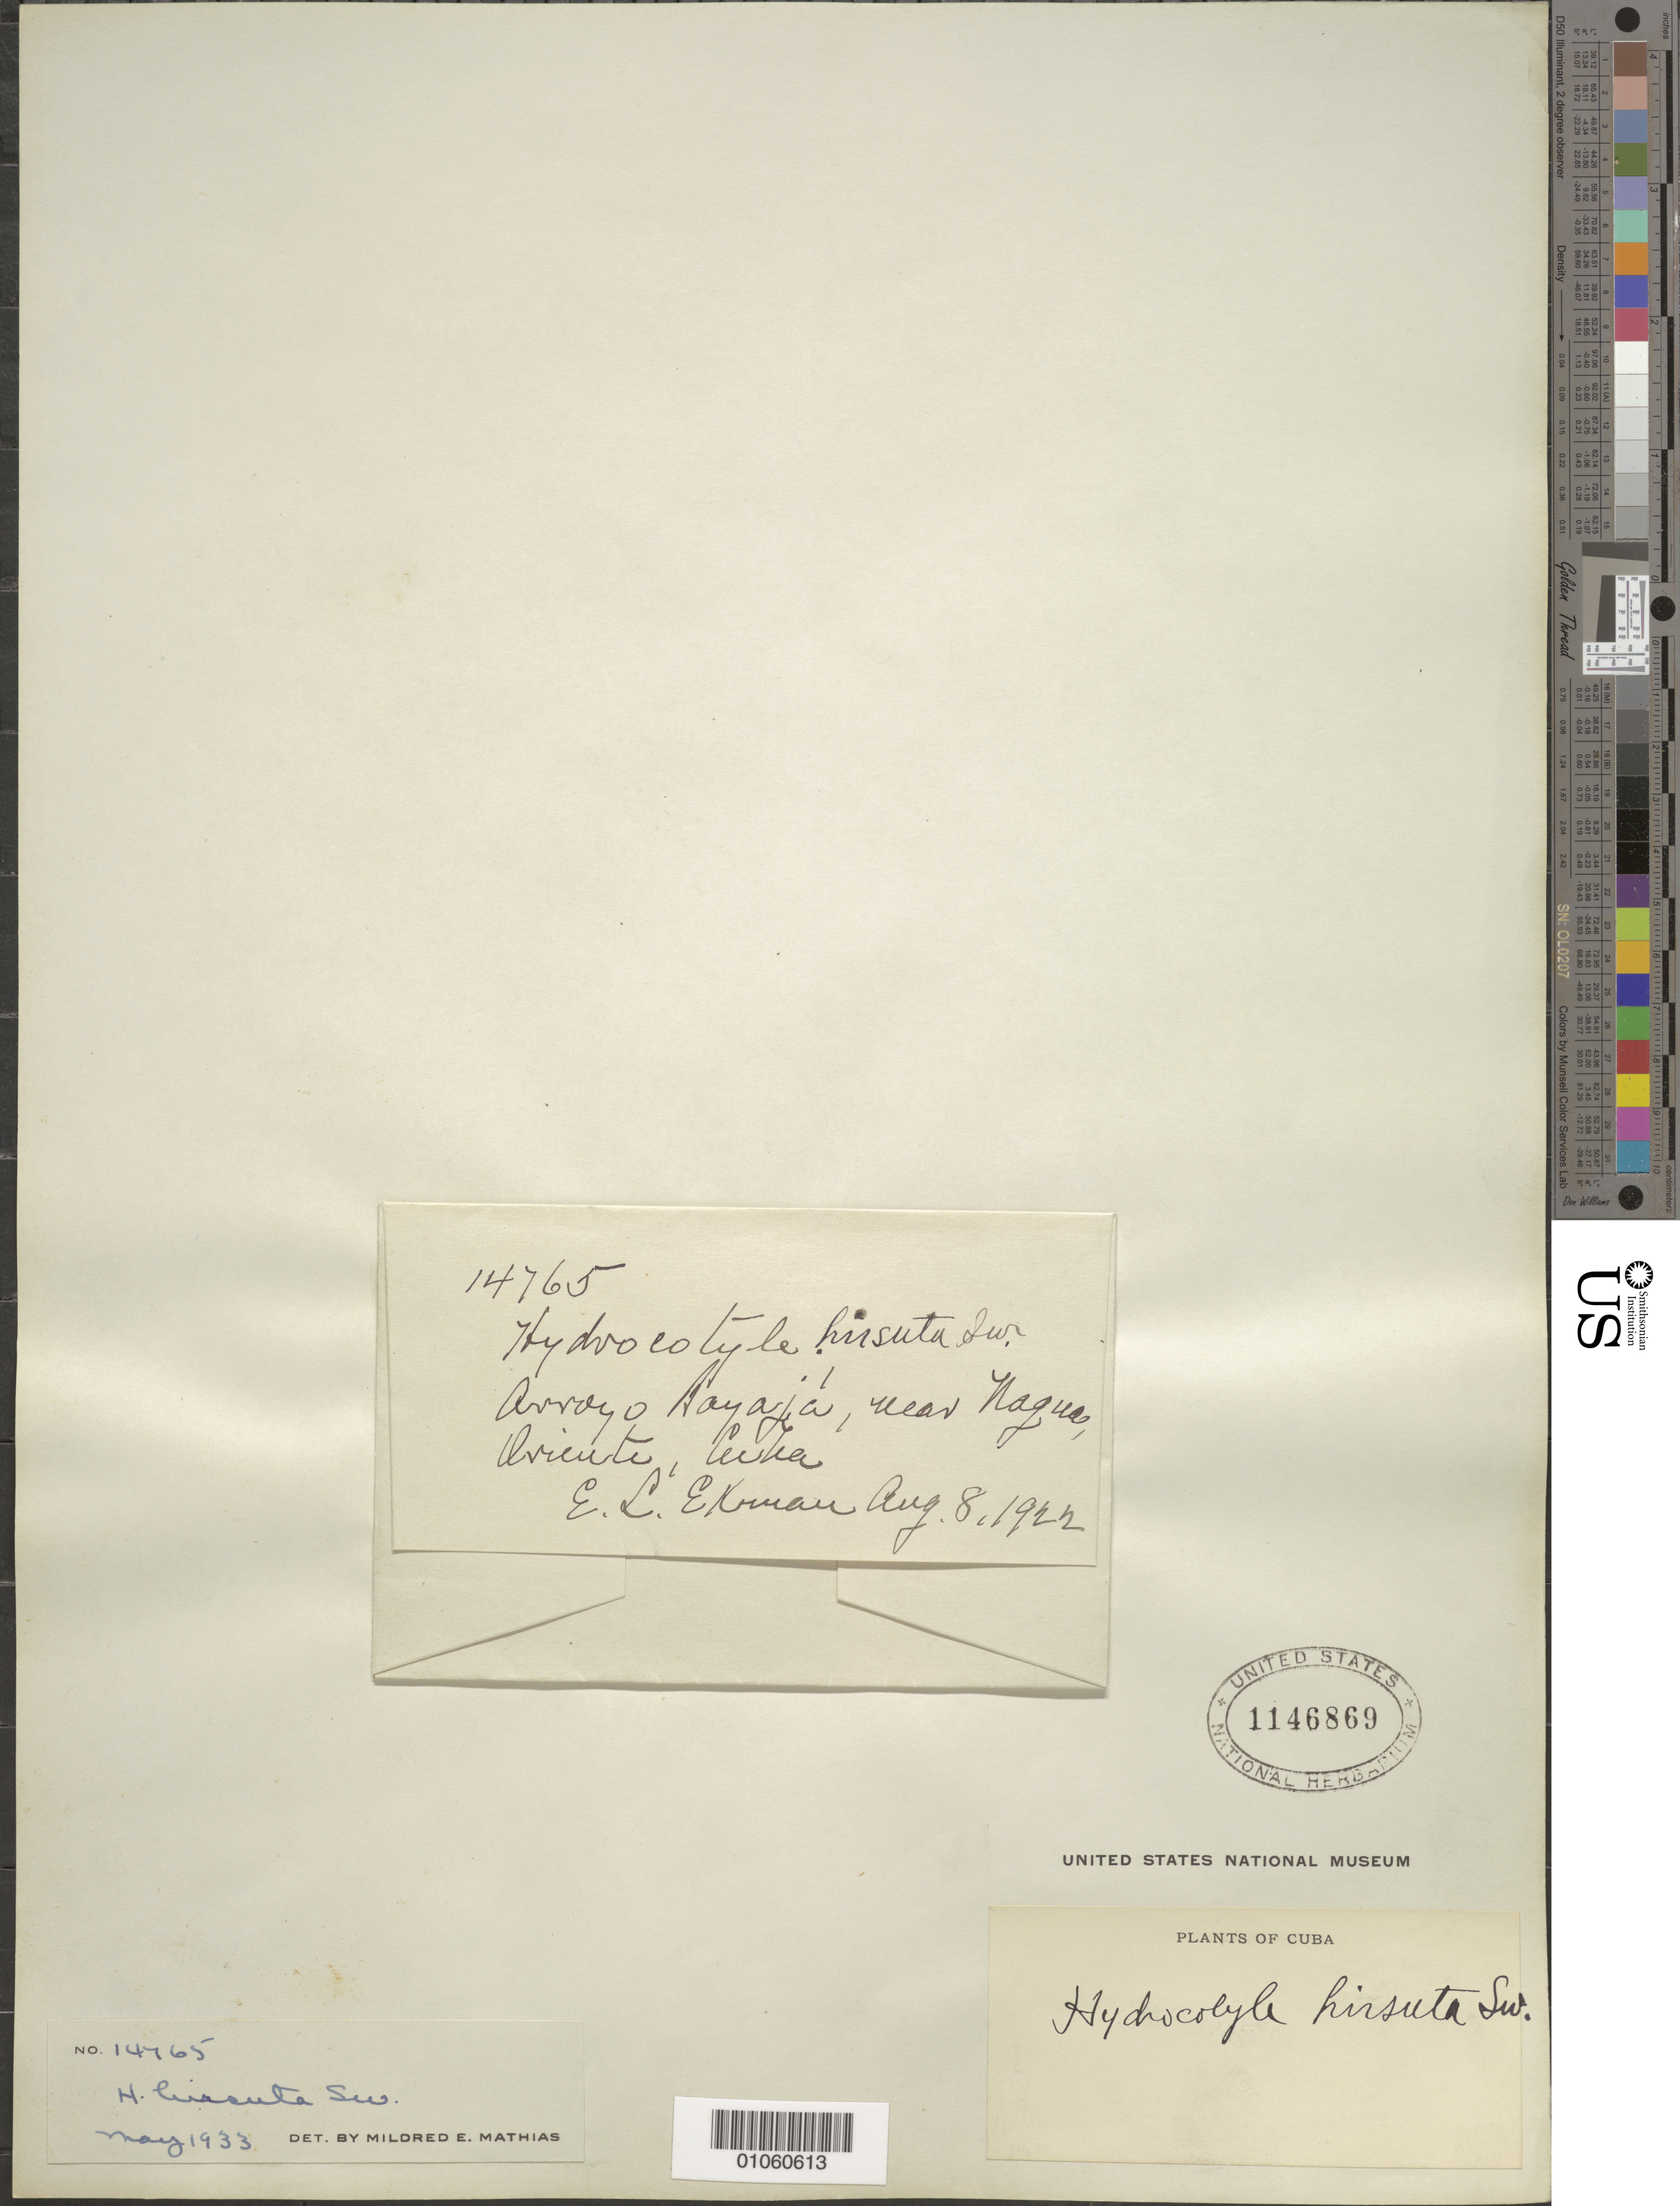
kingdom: Plantae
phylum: Tracheophyta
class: Magnoliopsida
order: Apiales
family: Araliaceae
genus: Hydrocotyle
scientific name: Hydrocotyle hirsuta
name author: Sw.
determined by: Mathias, M. E.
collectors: E. L. Ekman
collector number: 14765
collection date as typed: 08 Aug 1922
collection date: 1922-08-08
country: Cuba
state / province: Oriente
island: Cuba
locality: Arroyo Bayaya, near Nagua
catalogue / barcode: US 1146869